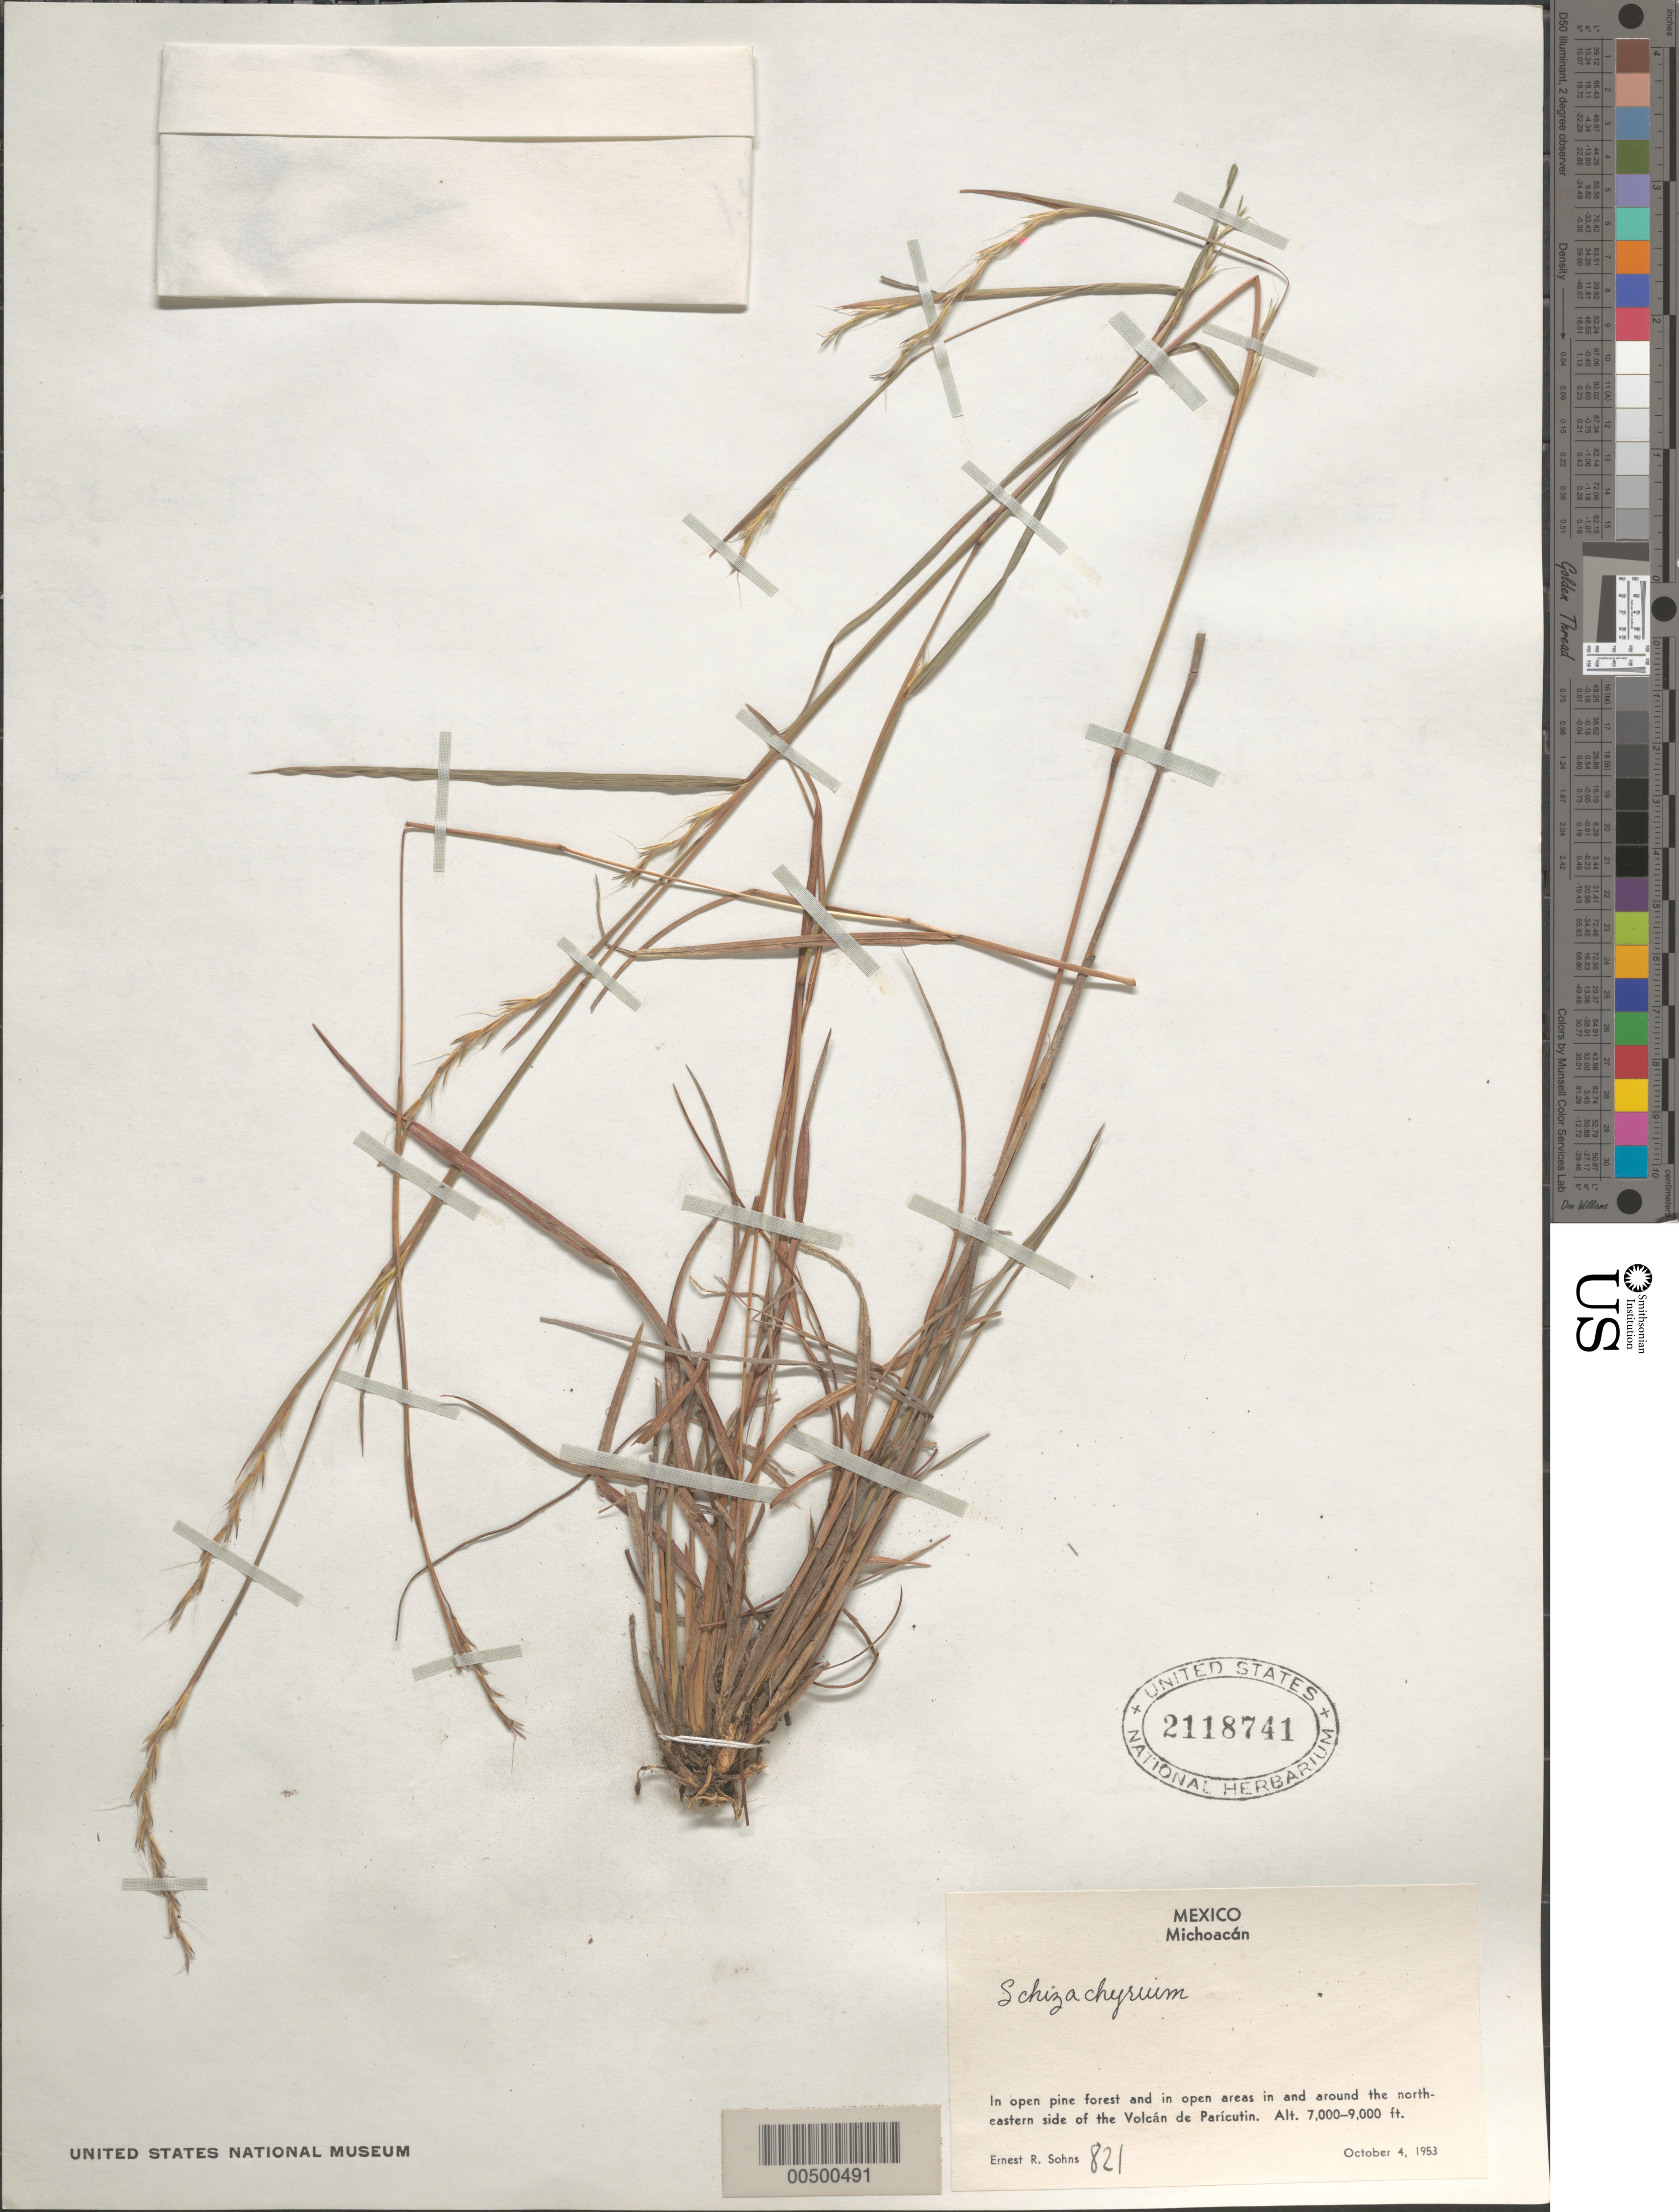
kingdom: Plantae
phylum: Tracheophyta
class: Liliopsida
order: Poales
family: Poaceae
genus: Schizachyrium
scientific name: Schizachyrium sp.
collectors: E. R. Sohns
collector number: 821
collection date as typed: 4 Oct 1953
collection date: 1953-10-04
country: Mexico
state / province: Michoacán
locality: In & around the NE side of the Volcán de Parícutin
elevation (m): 2134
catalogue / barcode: US 2118741